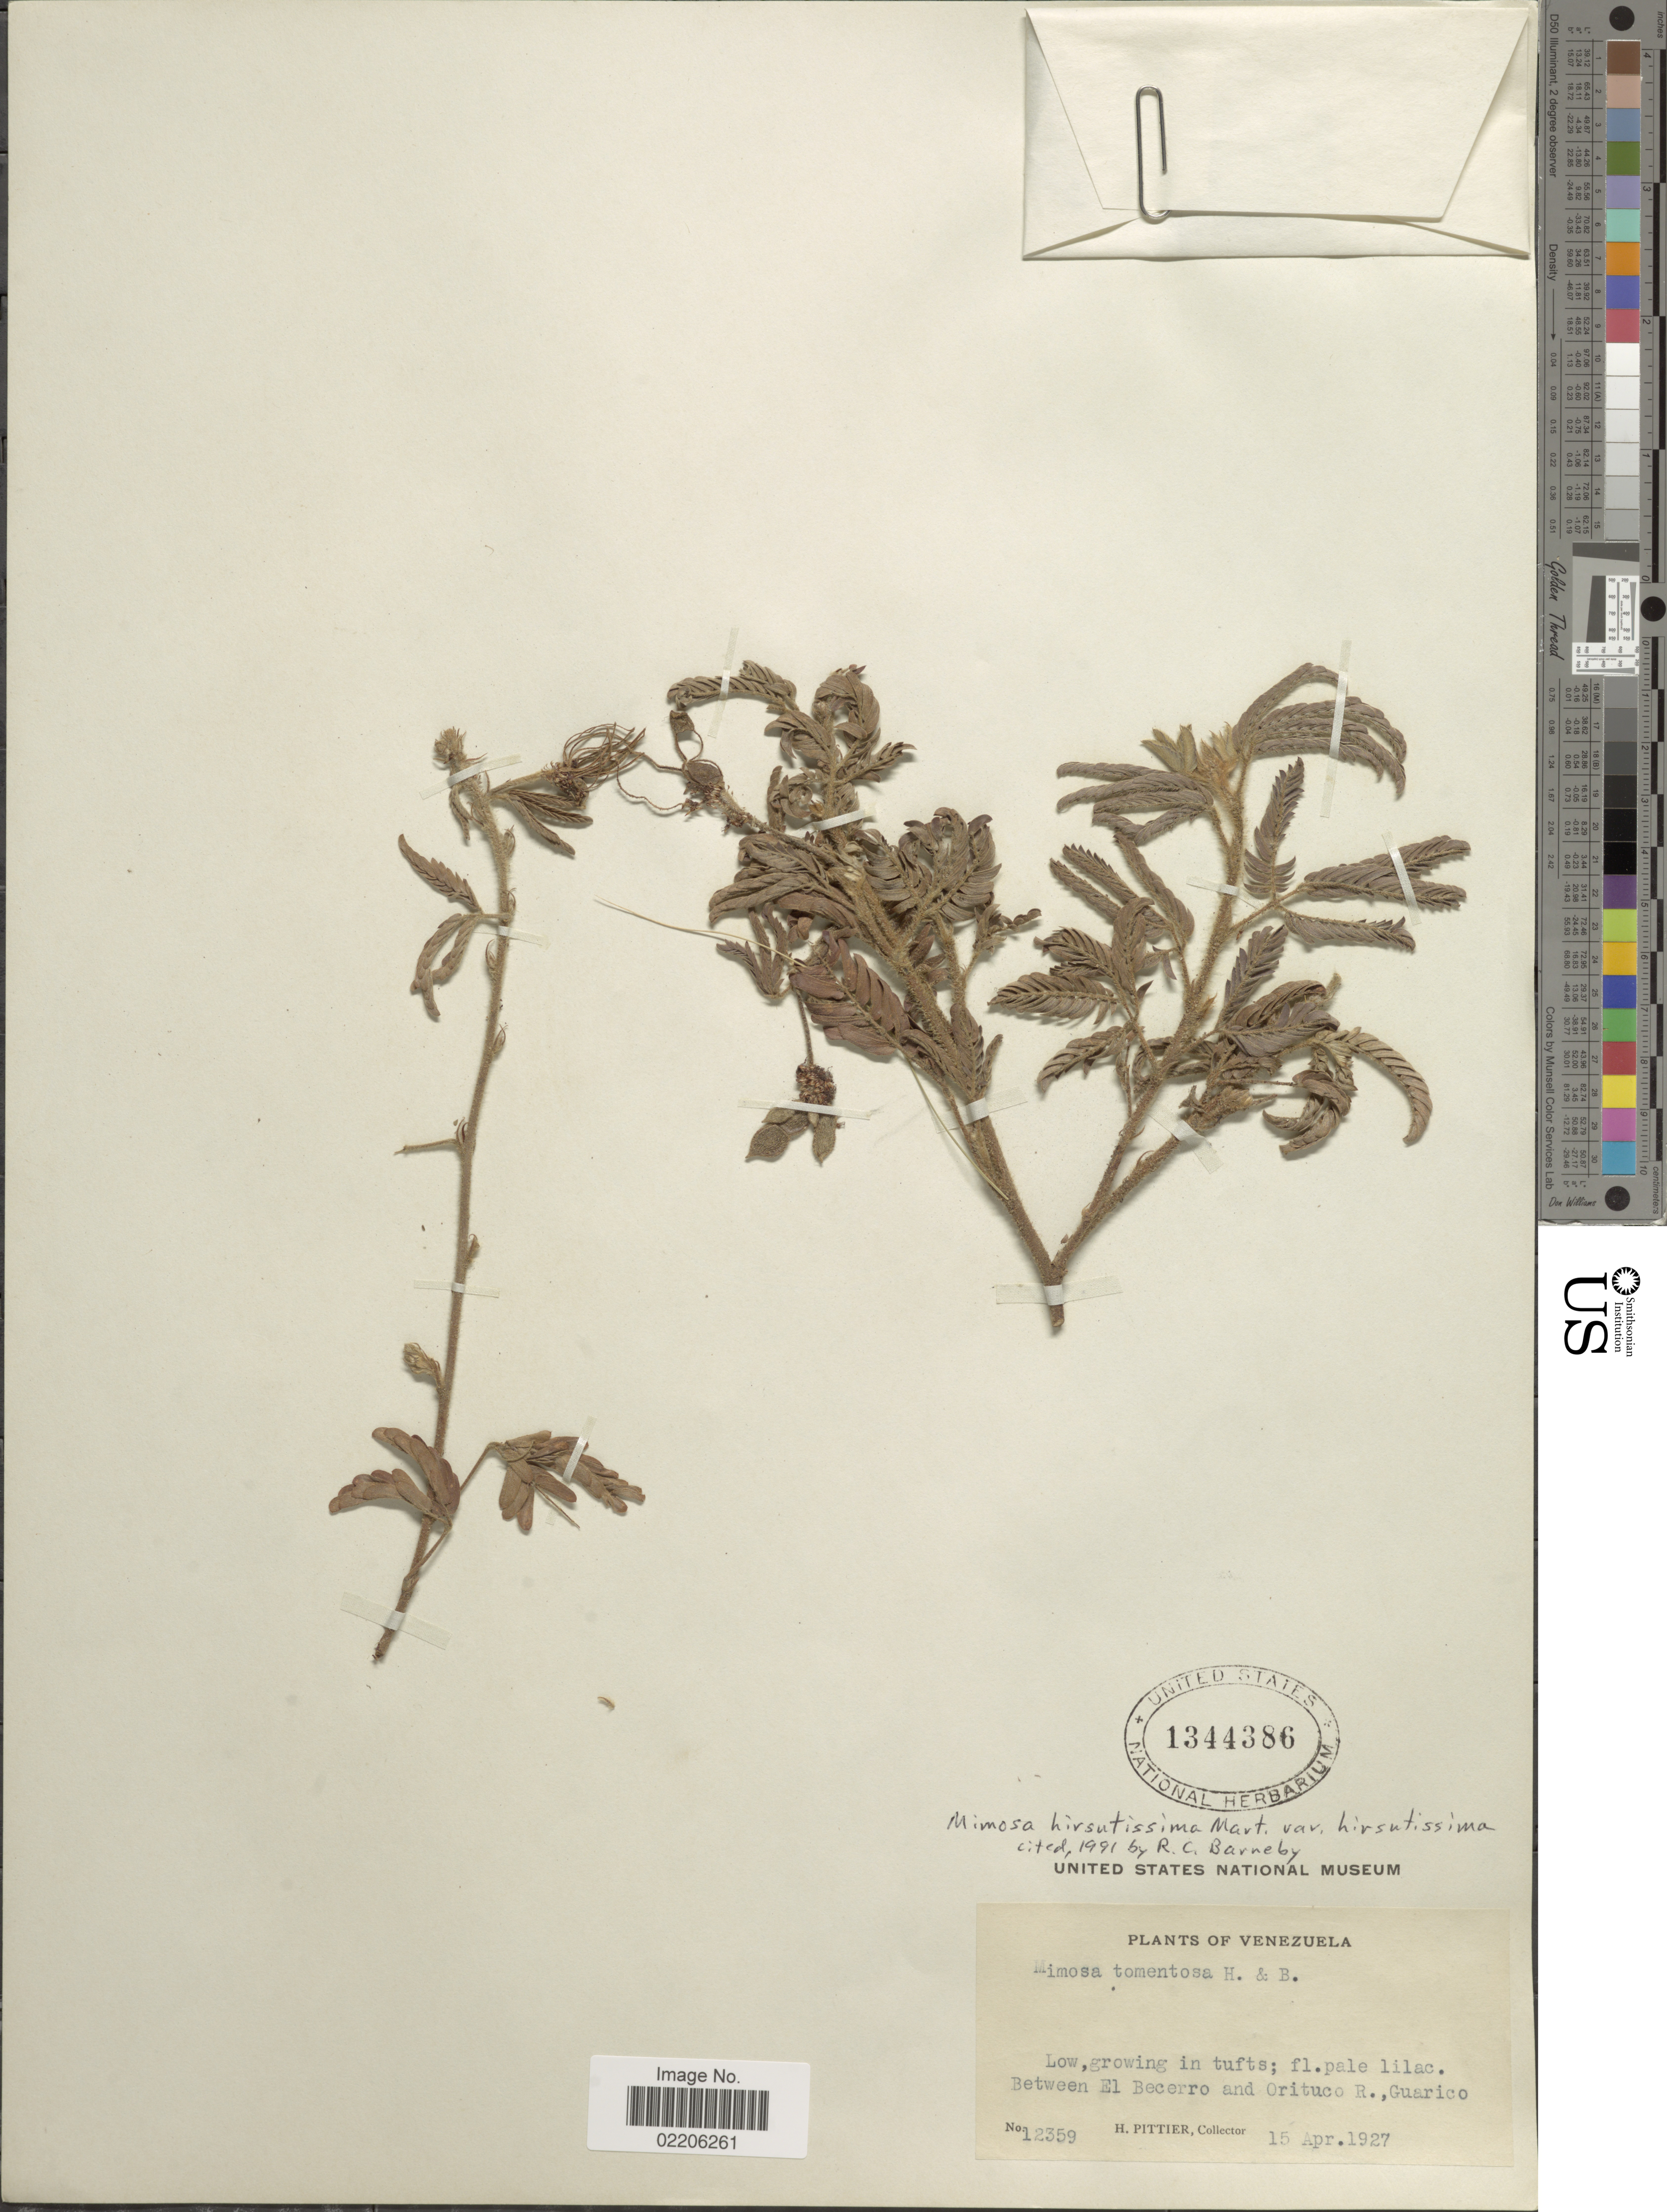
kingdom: Plantae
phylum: Tracheophyta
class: Magnoliopsida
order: Fabales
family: Fabaceae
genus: Mimosa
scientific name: Mimosa hirsutissima var. hirsutissima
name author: Mart.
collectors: H. F. Pittier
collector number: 12359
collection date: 1927-04-15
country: Venezuela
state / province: Guárico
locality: Between El Becerro and Orituco R.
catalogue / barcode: US 1344386